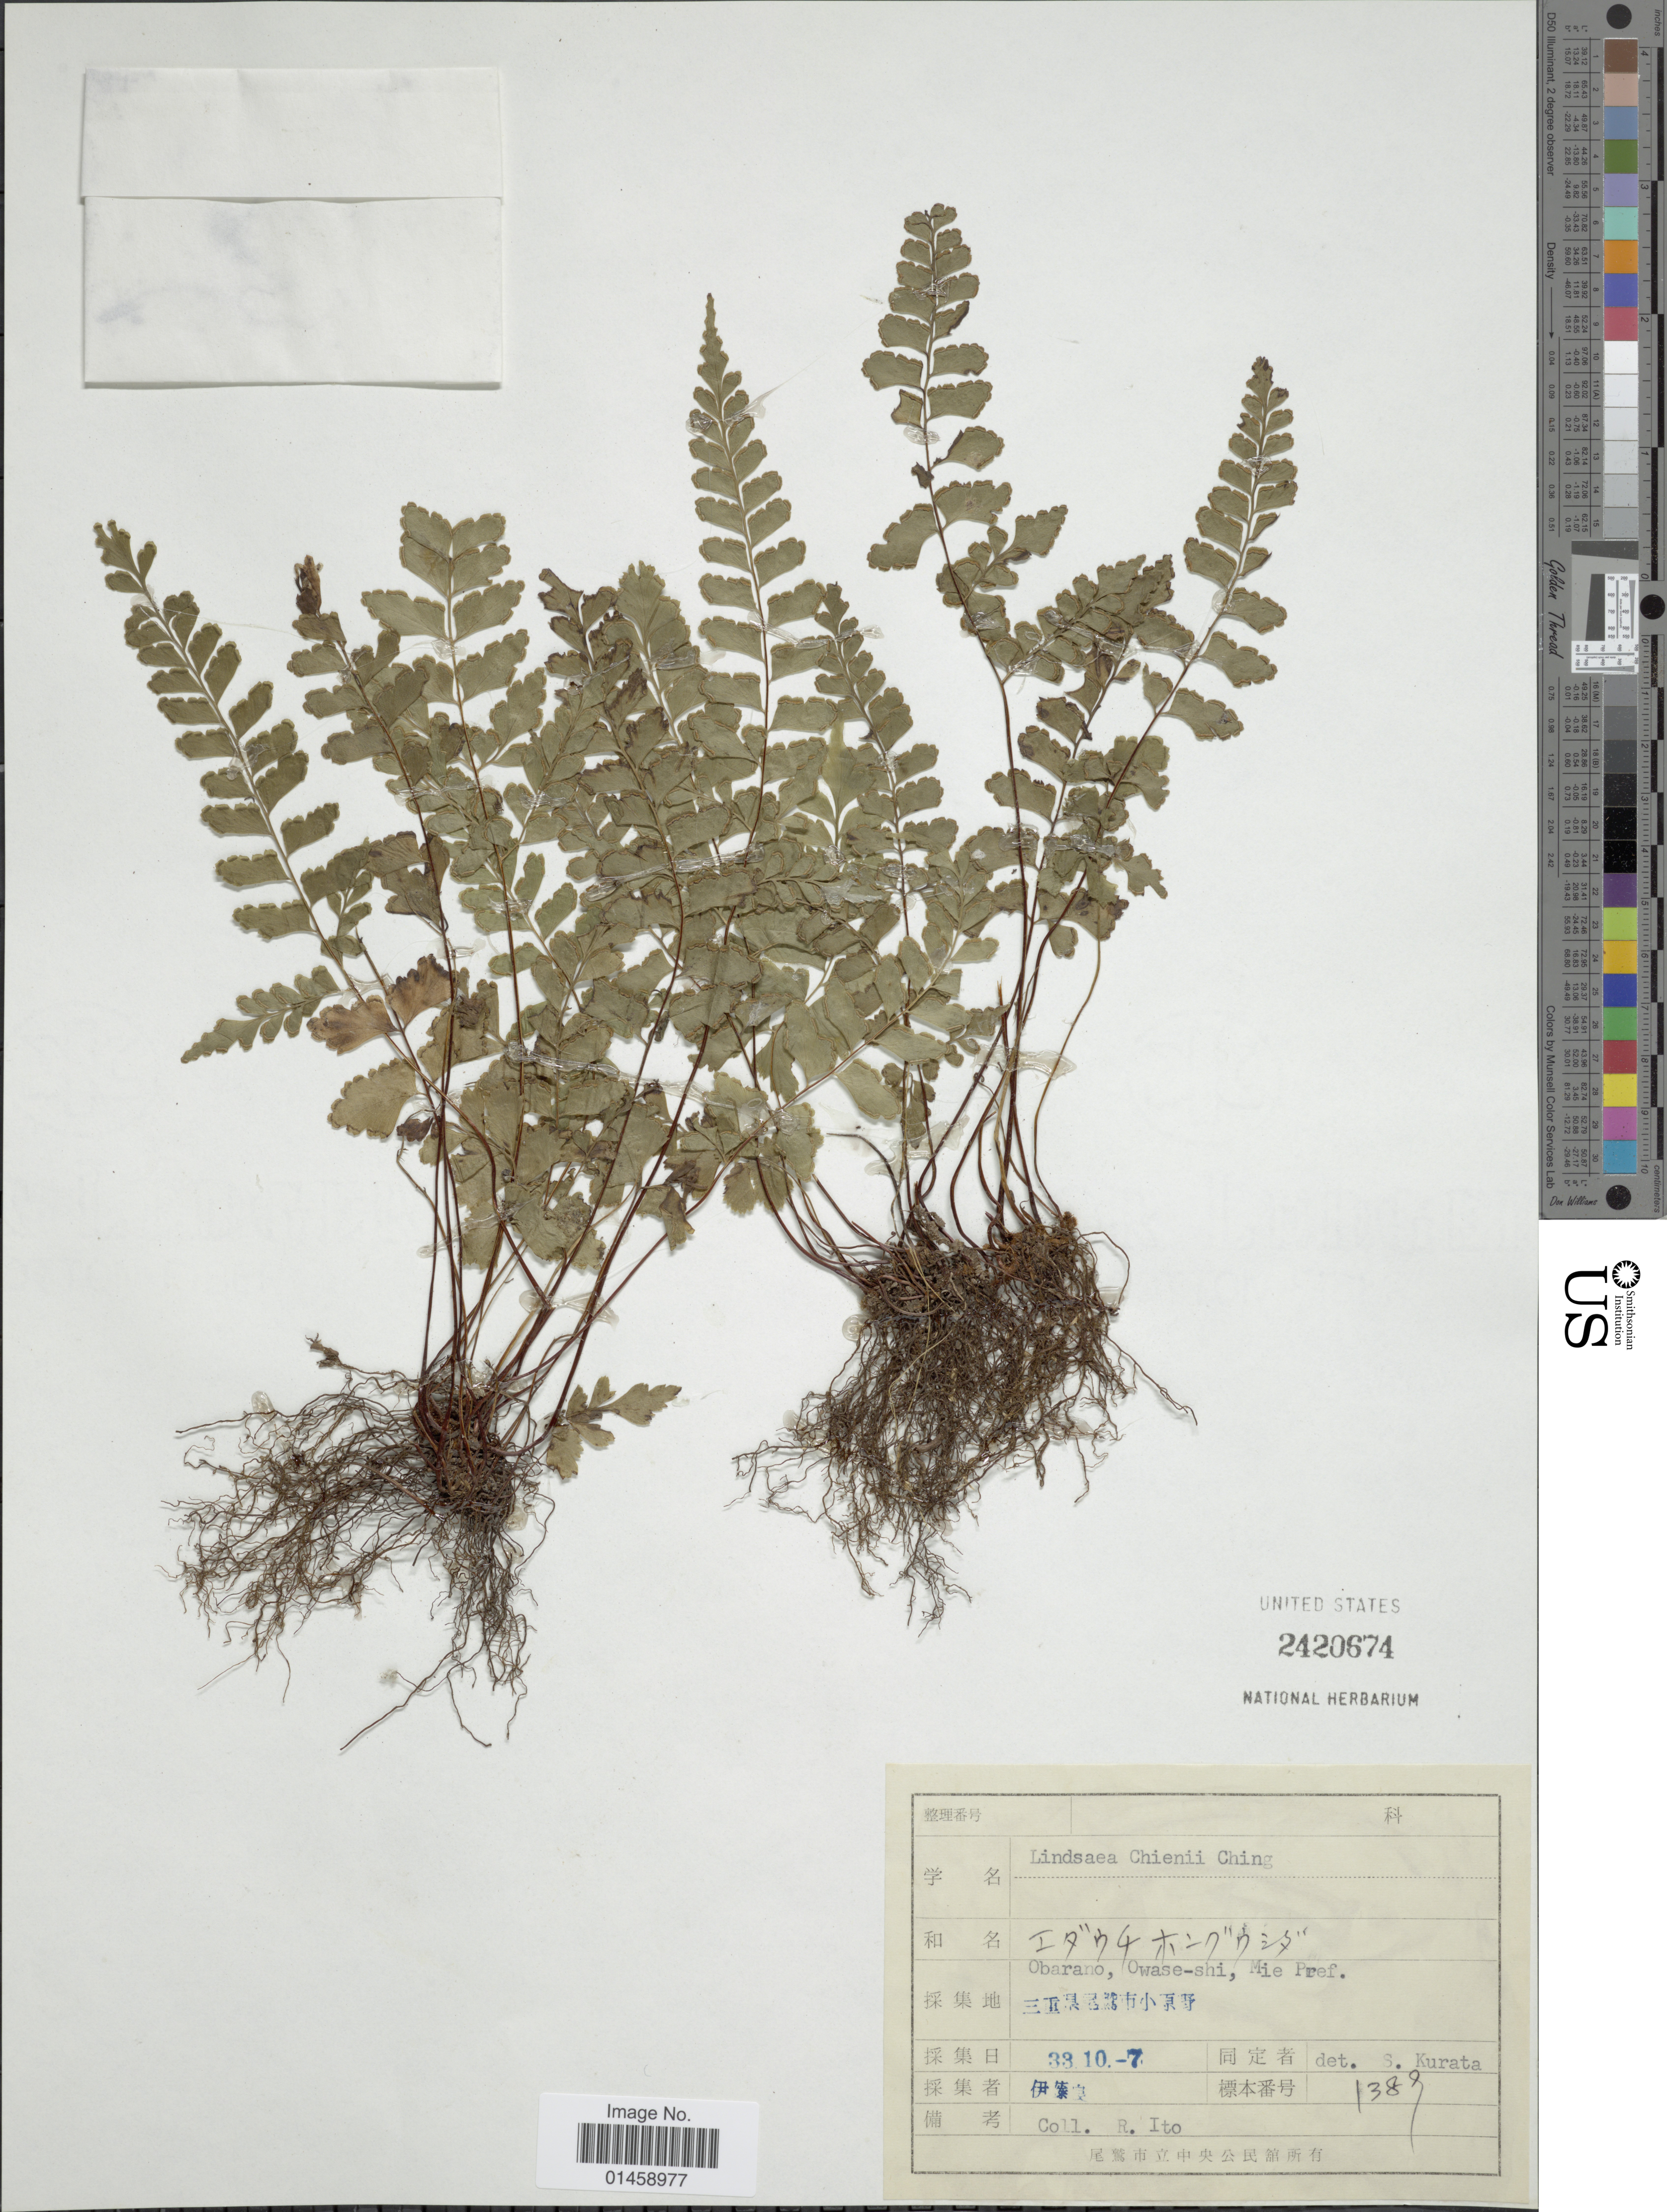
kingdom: Plantae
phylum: Tracheophyta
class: Polypodiopsida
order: Polypodiales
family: Lindsaeaceae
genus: Lindsaea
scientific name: Lindsaea chienii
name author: Ching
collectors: R. Ito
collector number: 1389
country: Japan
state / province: Mie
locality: Obarano, Owase-shi, Mie Pref.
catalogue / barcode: US 2420674